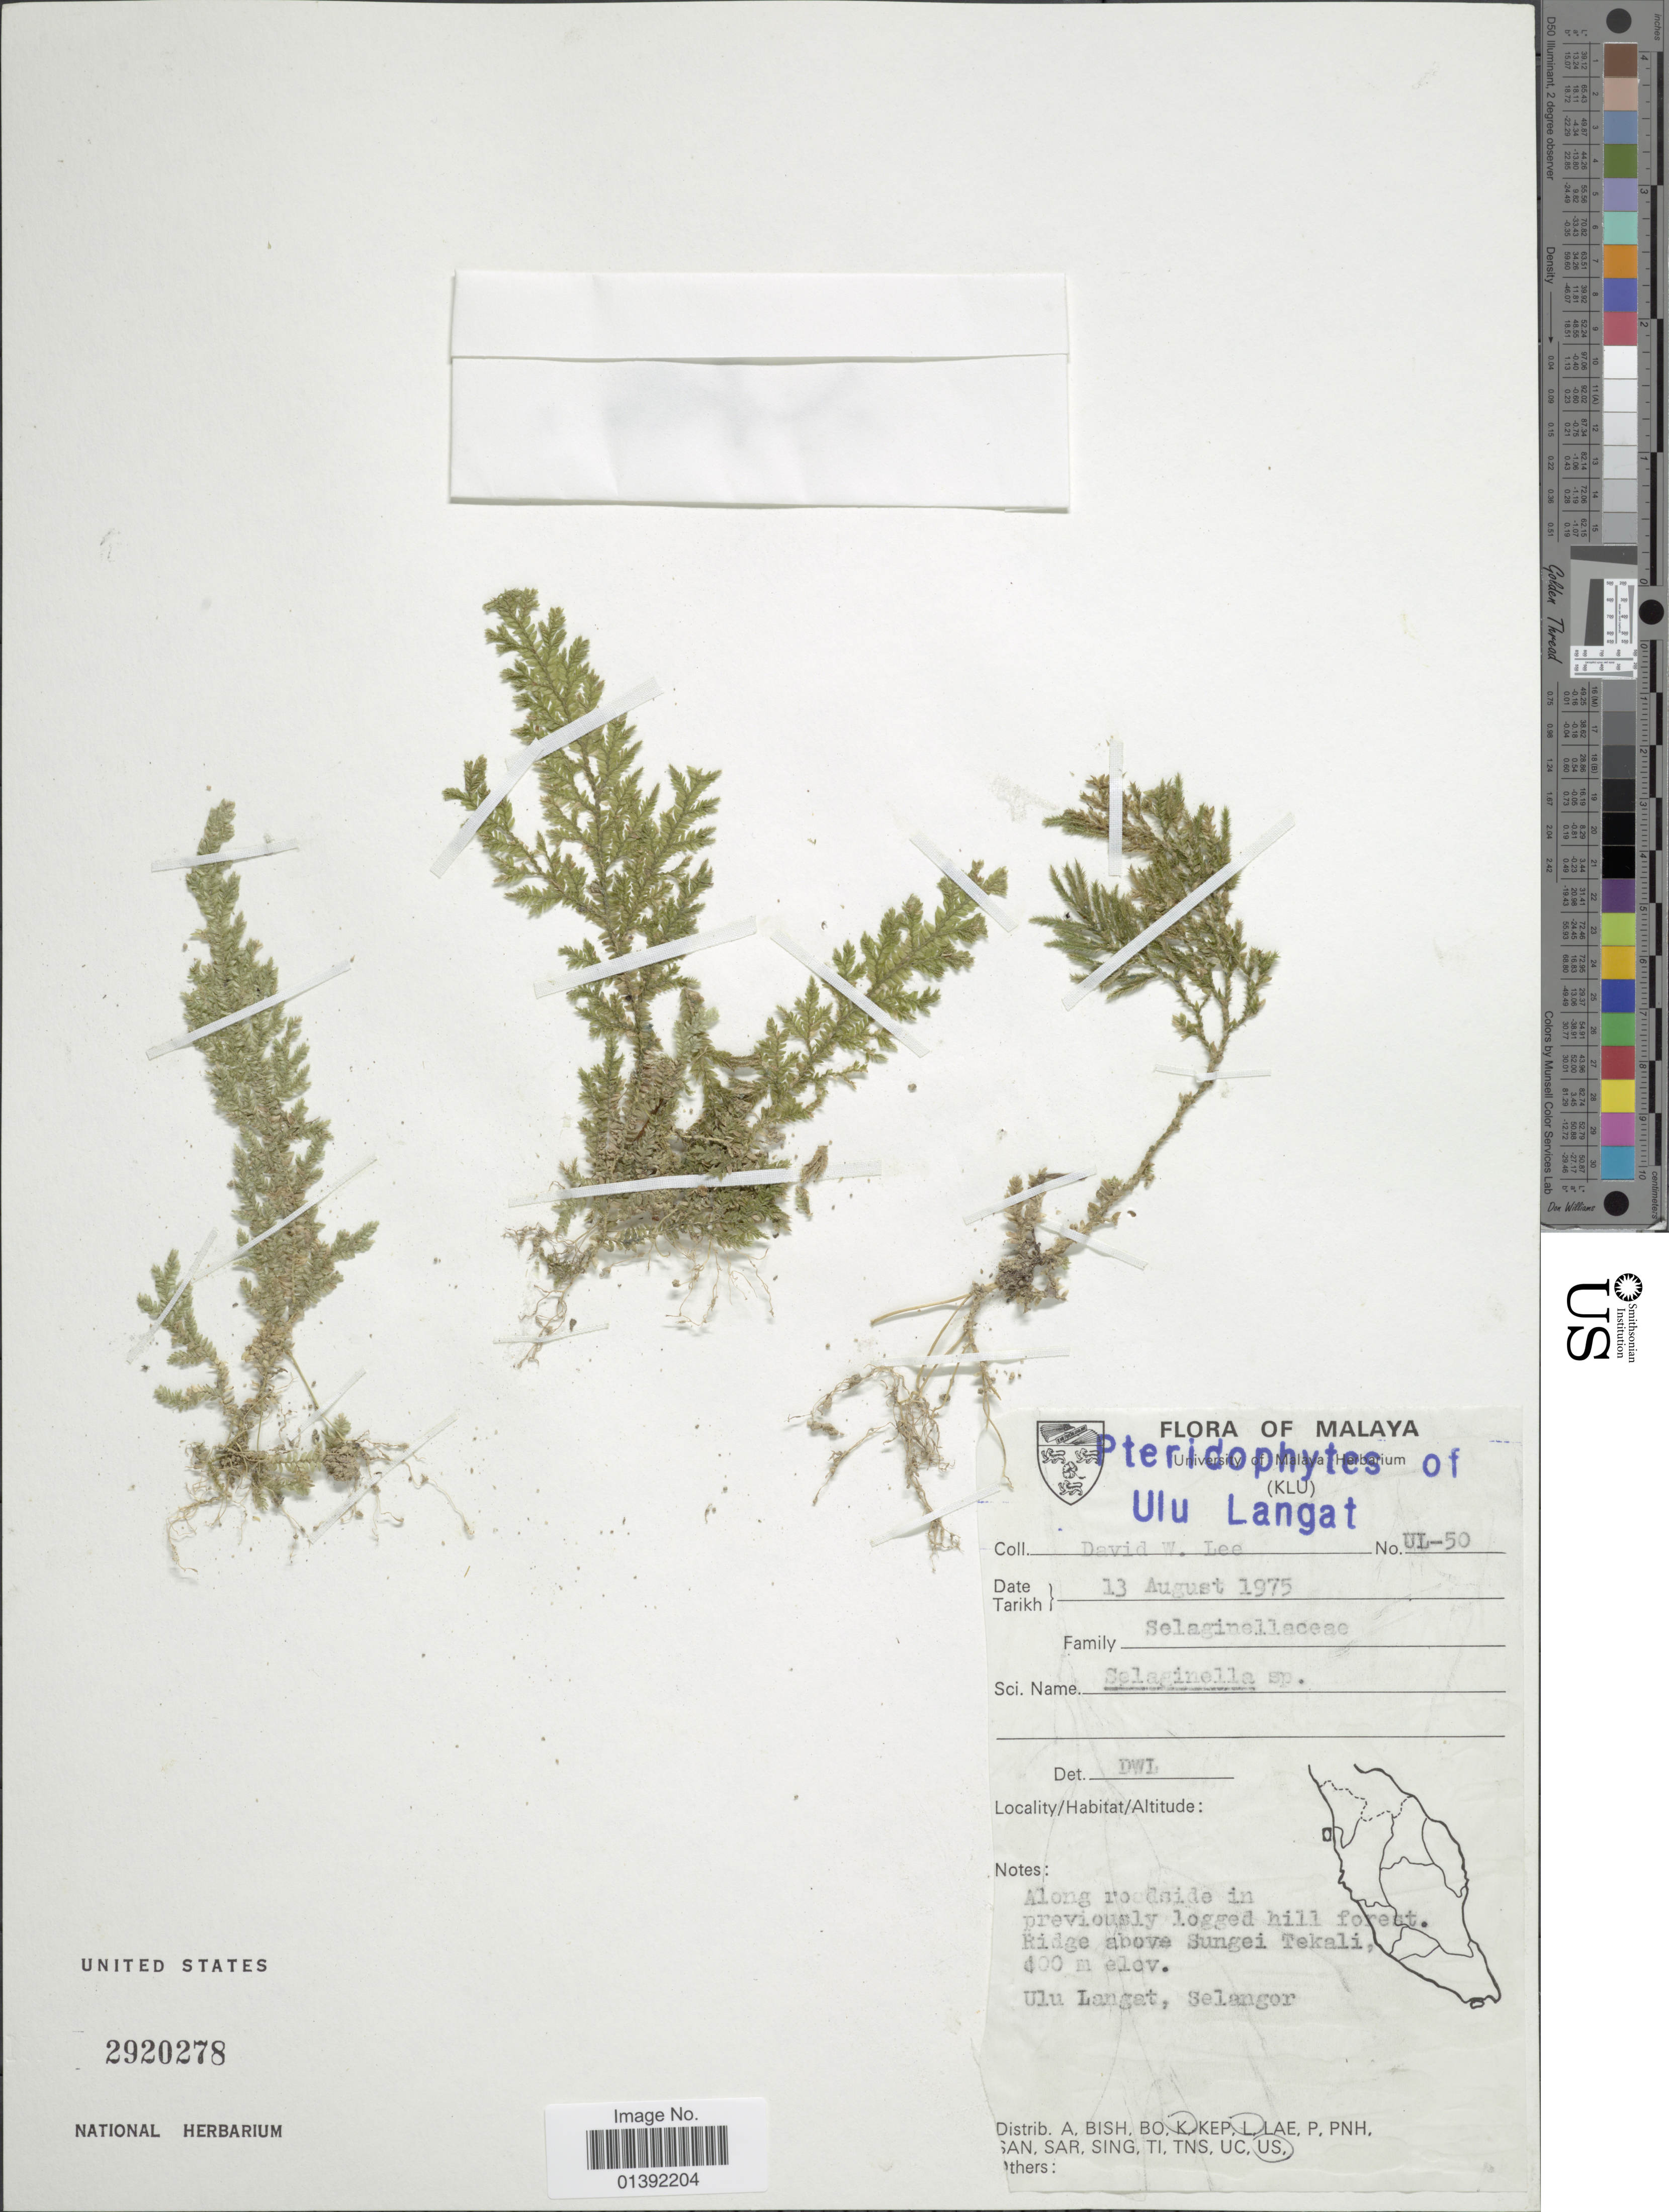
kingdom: Plantae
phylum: Tracheophyta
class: Lycopodiopsida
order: Selaginellales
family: Selaginellaceae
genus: Selaginella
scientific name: Selaginella sp.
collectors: D. Lee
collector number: UL-50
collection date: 1975-08-13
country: Malaysia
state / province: Selangor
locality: Malaya, along roadside in previously logged hill forest, ridge above Sungei Tekali; Ulu Langat.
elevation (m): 400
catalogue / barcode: US 2920278